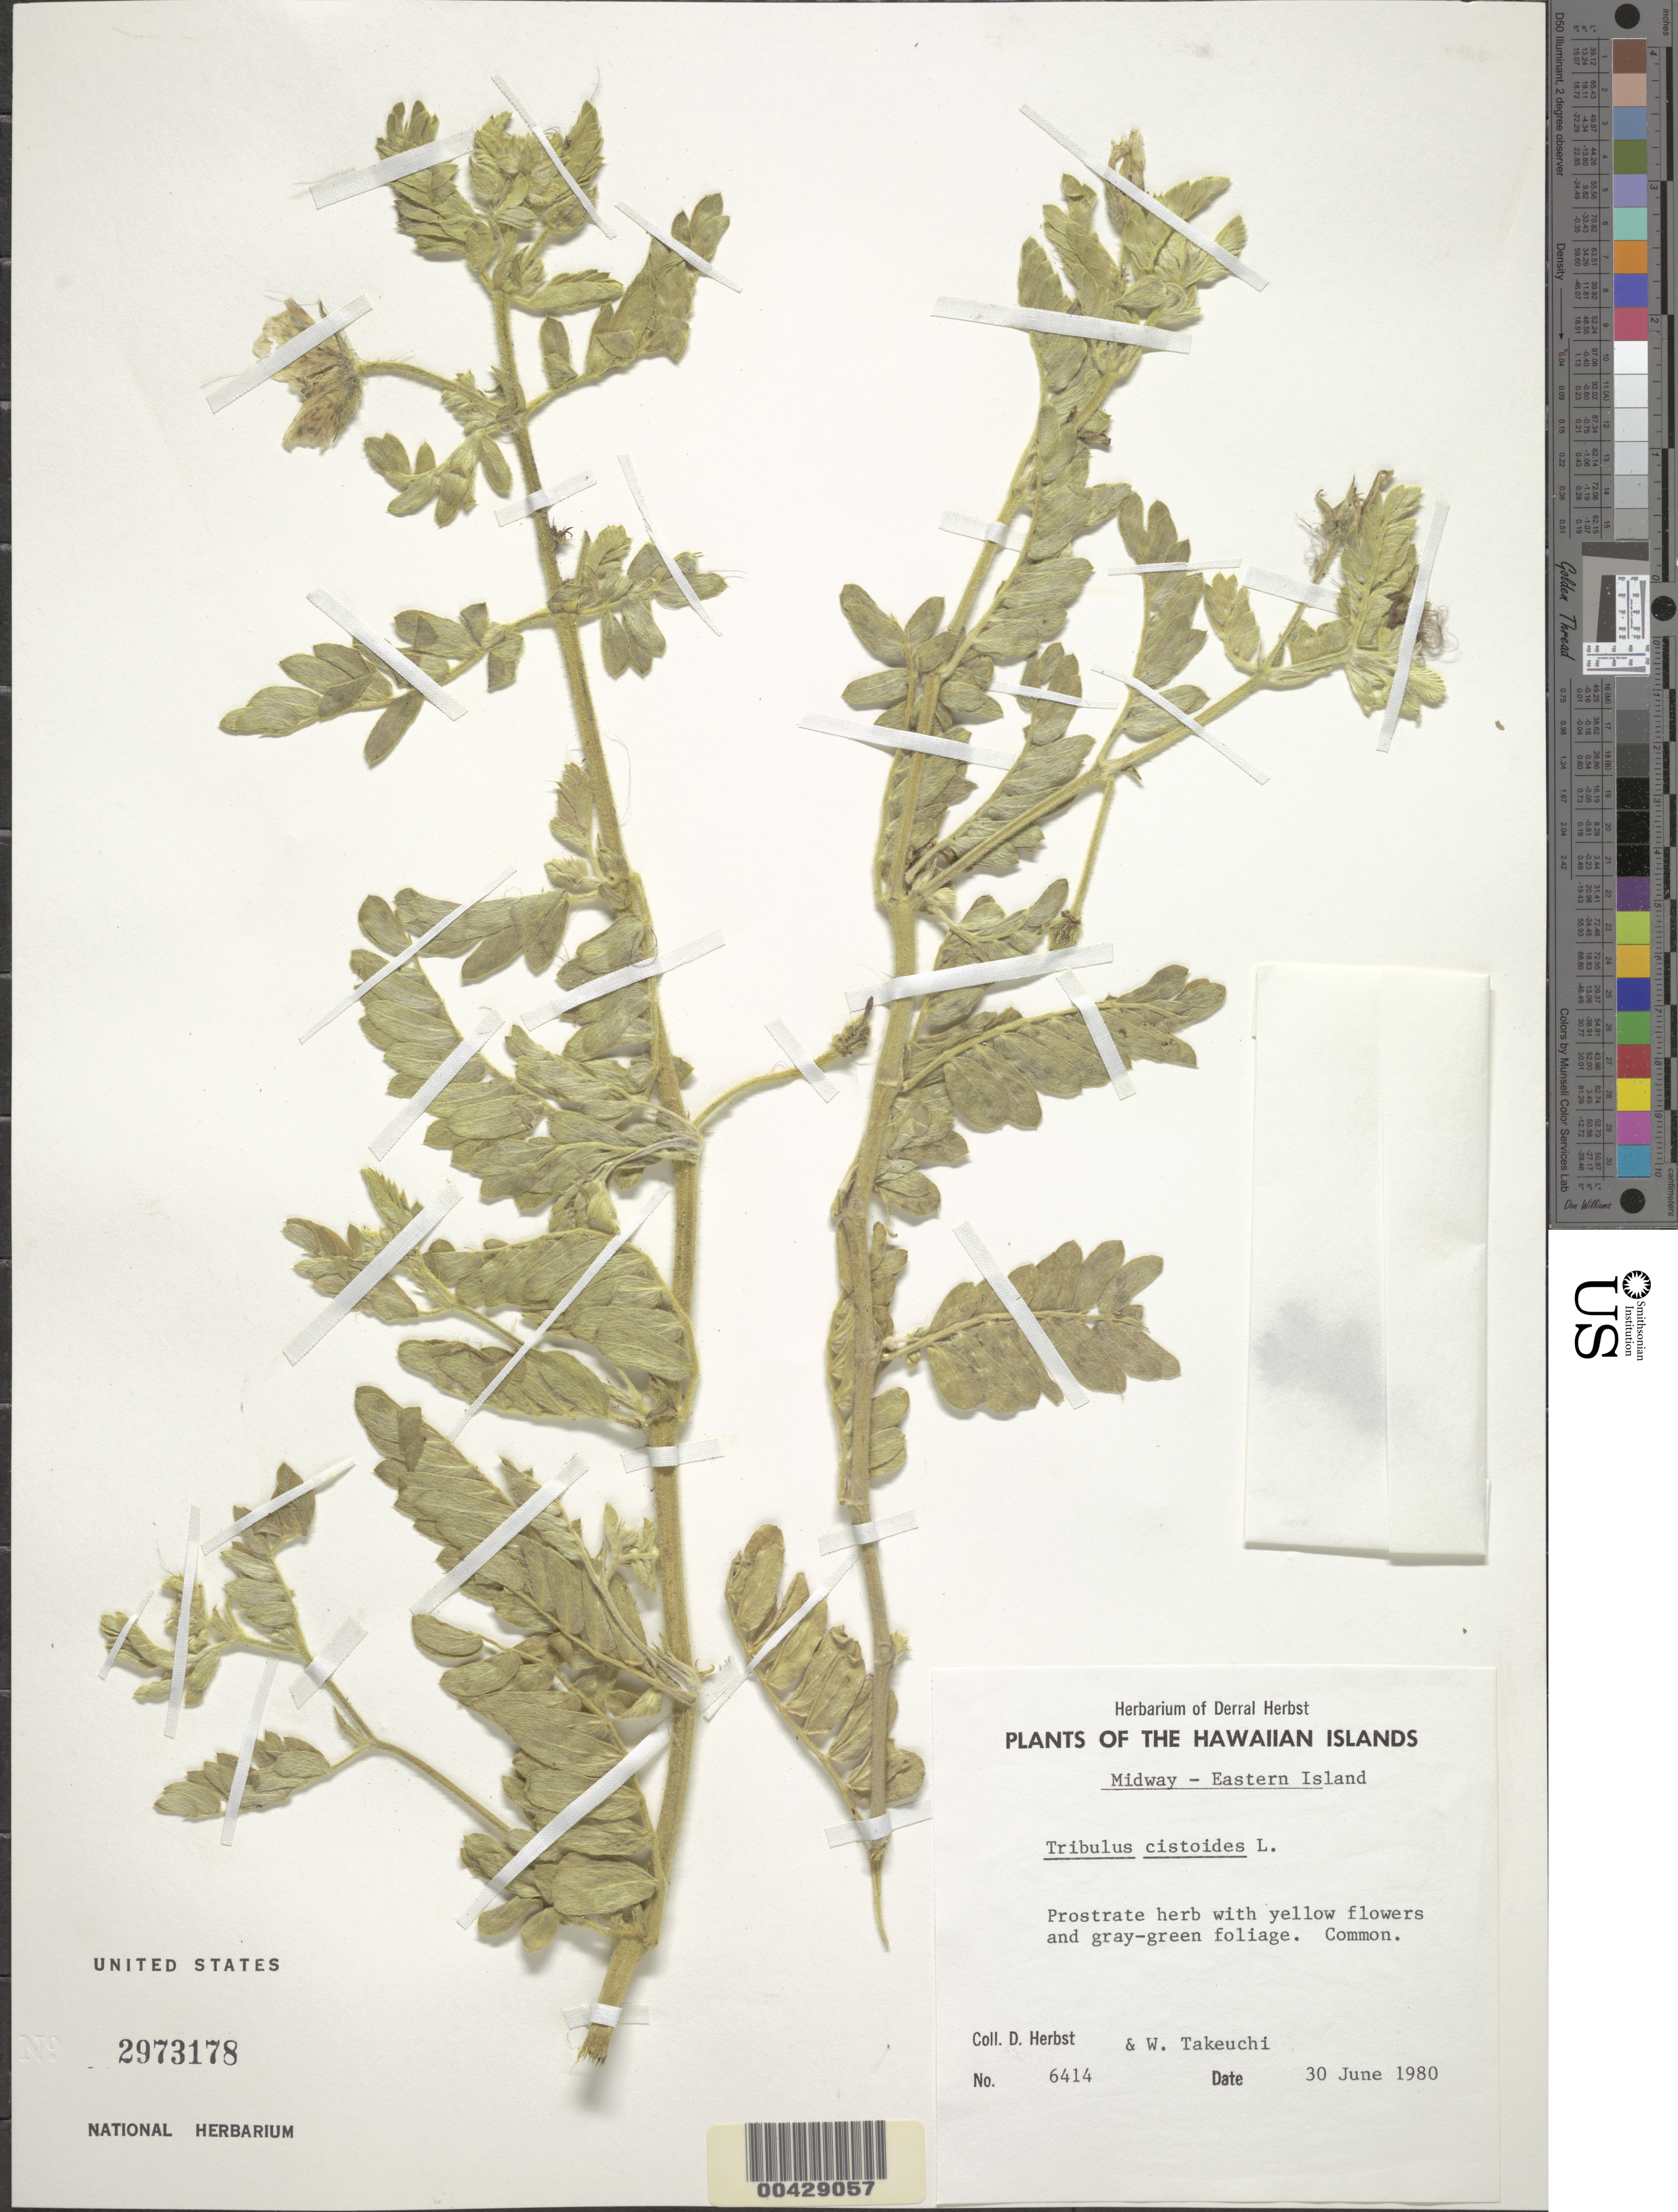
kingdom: Plantae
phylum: Tracheophyta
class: Magnoliopsida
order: Zygophyllales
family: Zygophyllaceae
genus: Tribulus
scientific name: Tribulus cistoides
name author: L.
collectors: D. R. Herbst & W. N. Takeuchi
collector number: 6414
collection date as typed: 30 Jun 1980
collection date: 1980-06-30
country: U.S. Administered Pacific Islands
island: Midway Atoll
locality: Eastern Islet, Midway Is.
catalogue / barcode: US 2973178